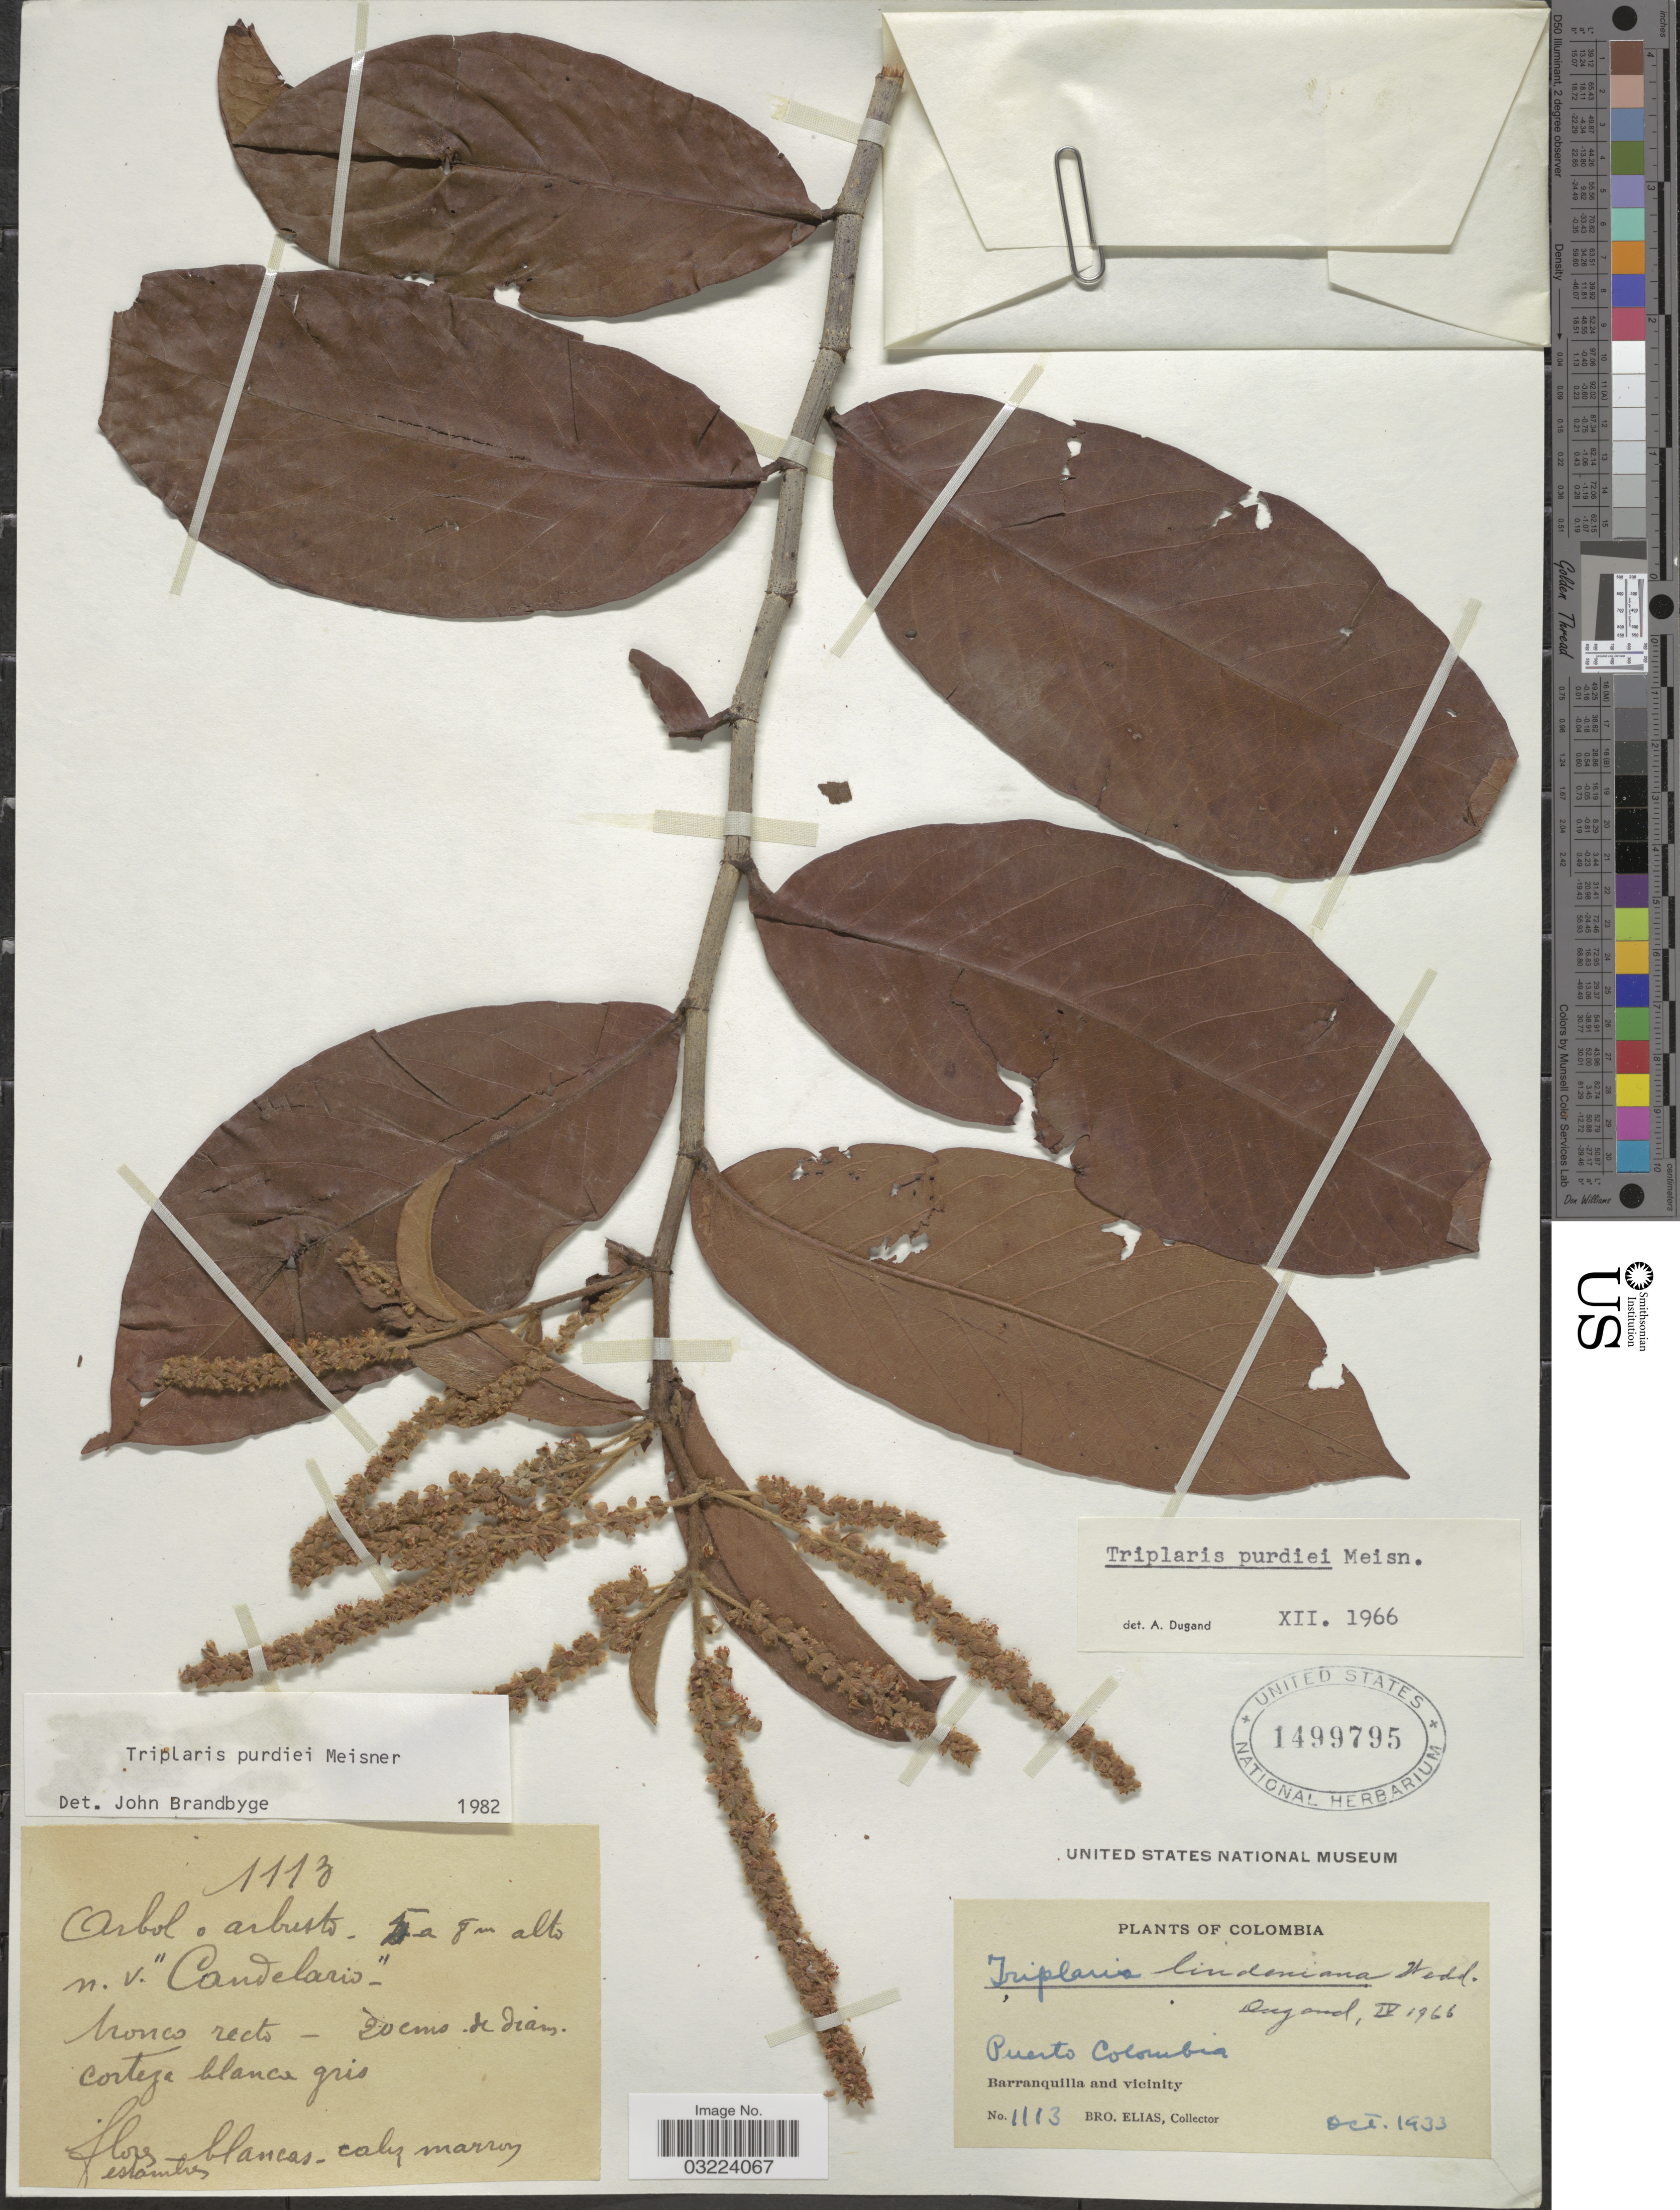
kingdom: Plantae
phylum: Tracheophyta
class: Magnoliopsida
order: Caryophyllales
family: Polygonaceae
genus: Triplaris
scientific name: Triplaris purdiei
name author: Meisn.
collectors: Bro. Elias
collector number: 1113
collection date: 1933-10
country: Colombia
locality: Puerto Colombia, Barranquilla and vicinity.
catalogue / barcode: US 1499795